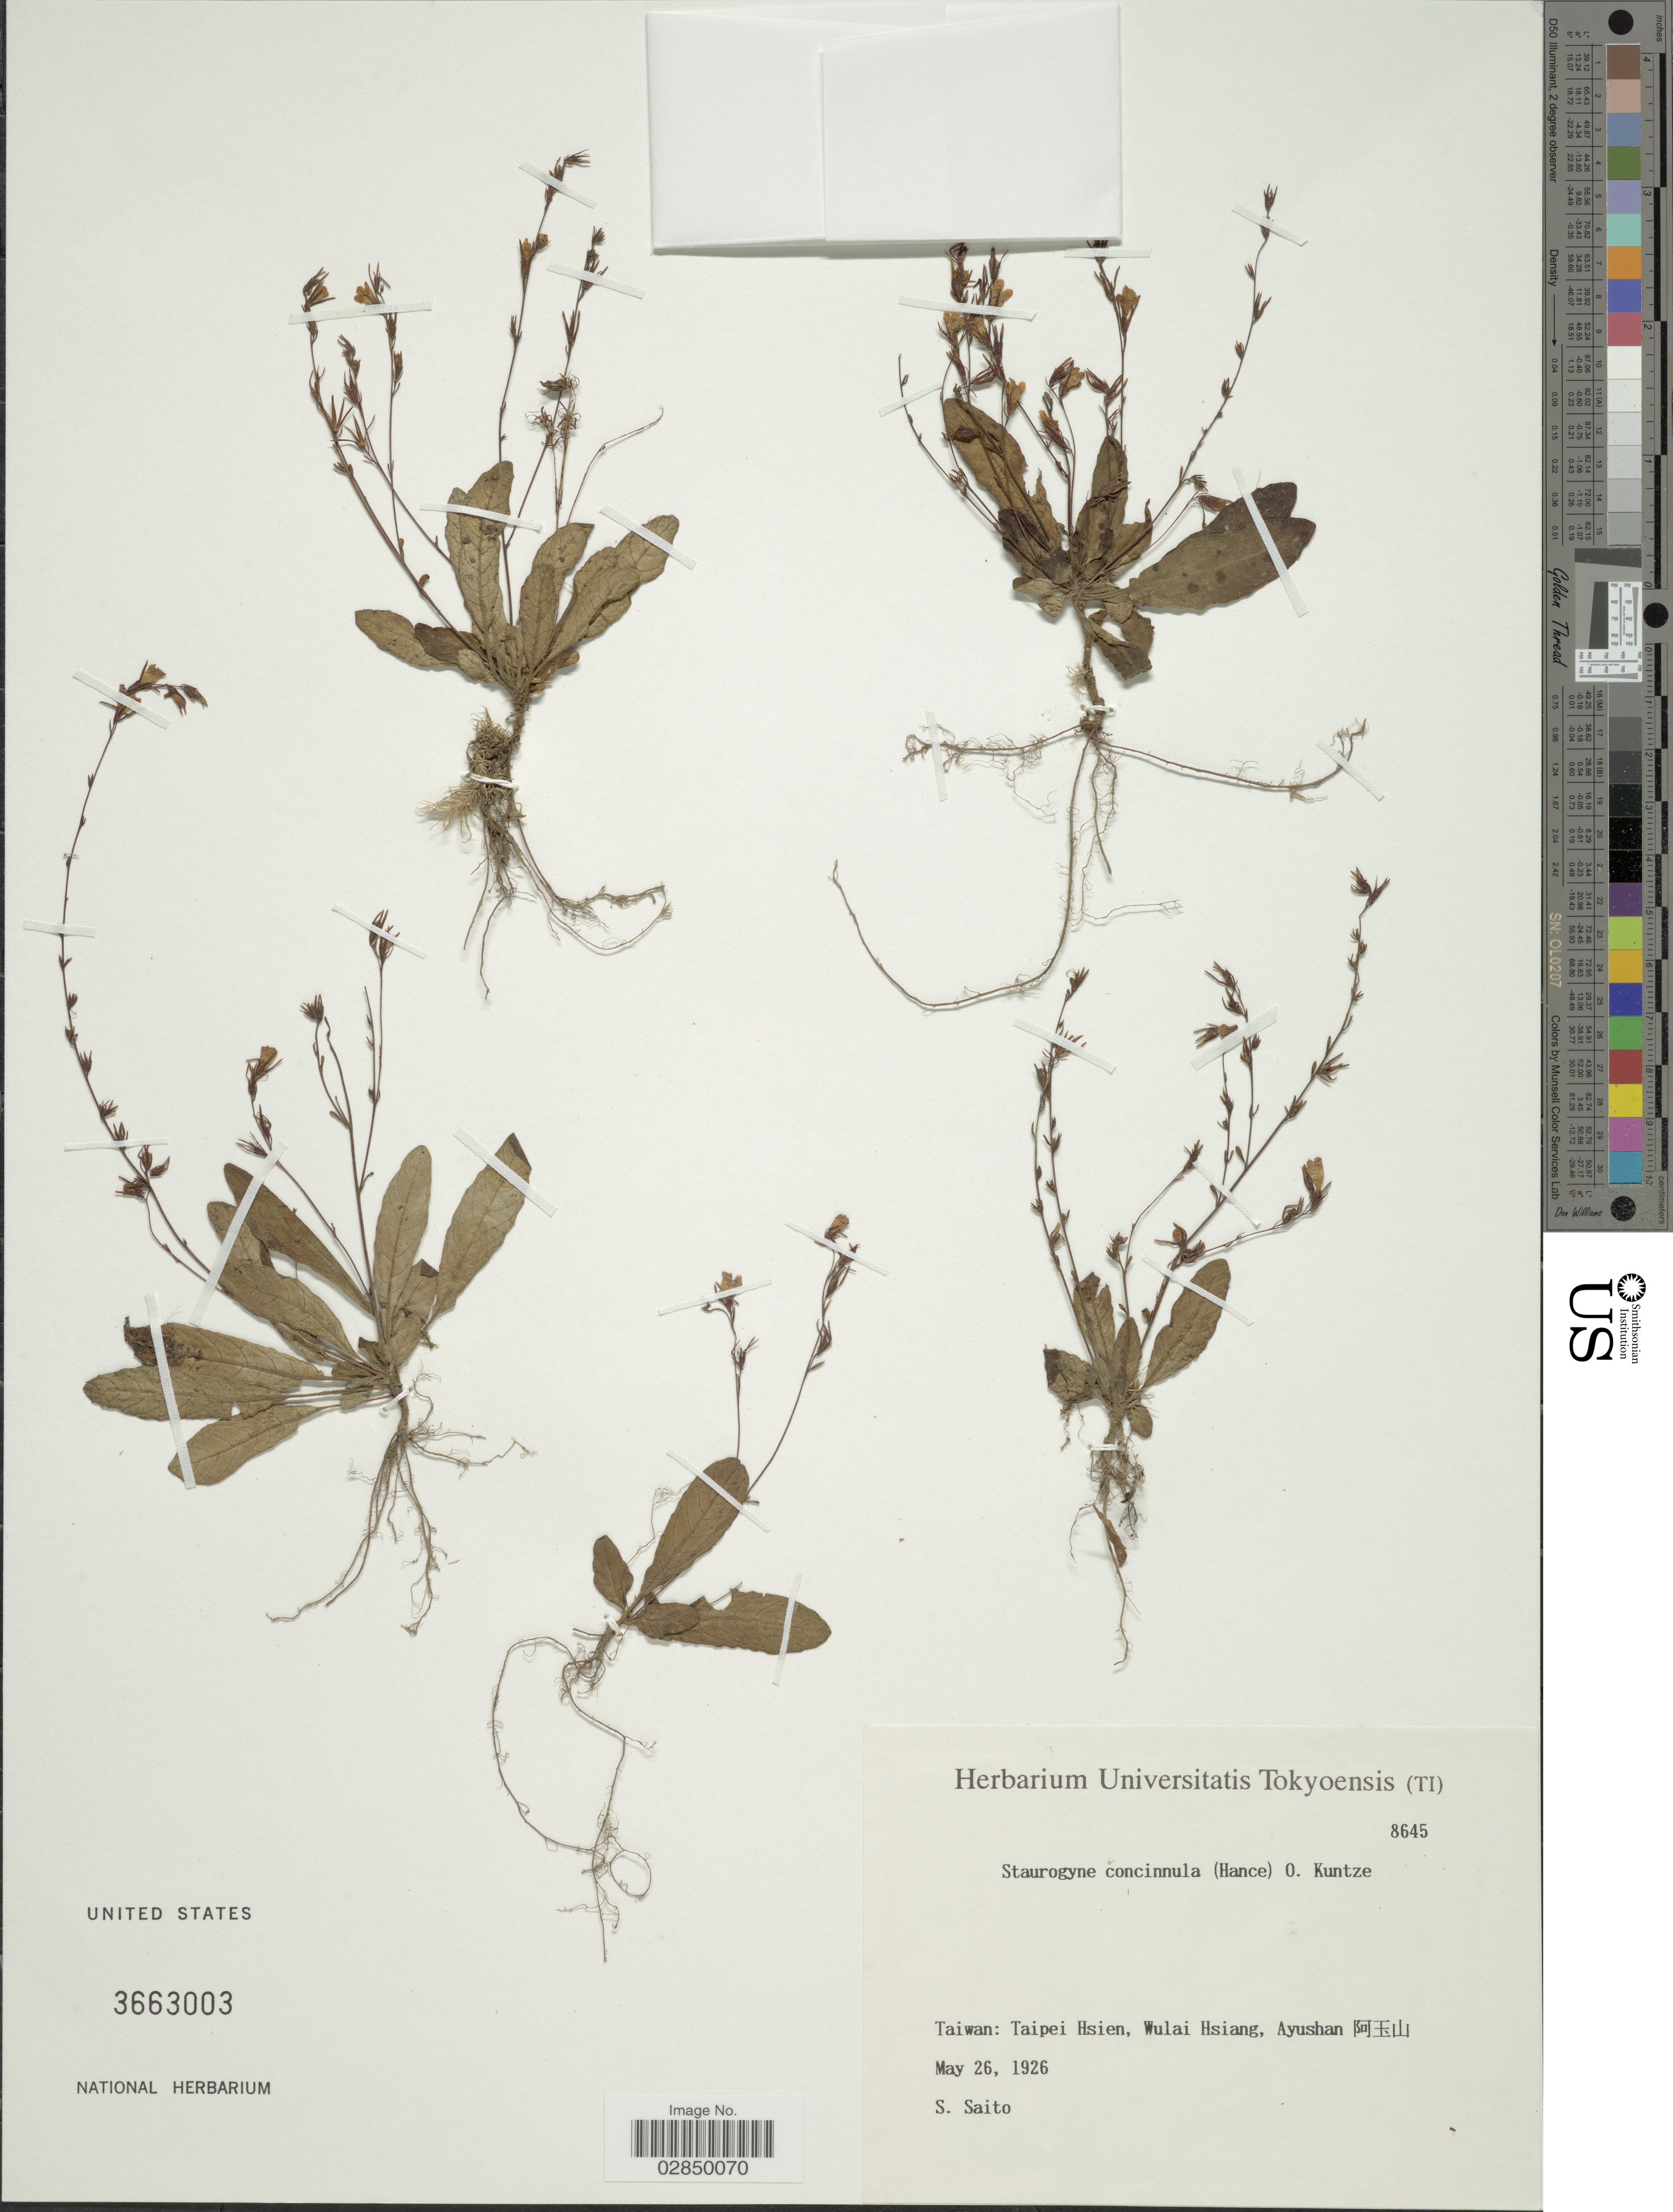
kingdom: Plantae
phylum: Tracheophyta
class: Magnoliopsida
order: Lamiales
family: Acanthaceae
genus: Staurogyne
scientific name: Staurogyne concinnula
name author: (Hance) Kuntze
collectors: S. Saito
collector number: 8645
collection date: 1926-05-26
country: Taiwan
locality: Taipei Hsien, Wulai Hsiang, Ayushan.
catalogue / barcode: US 3663003